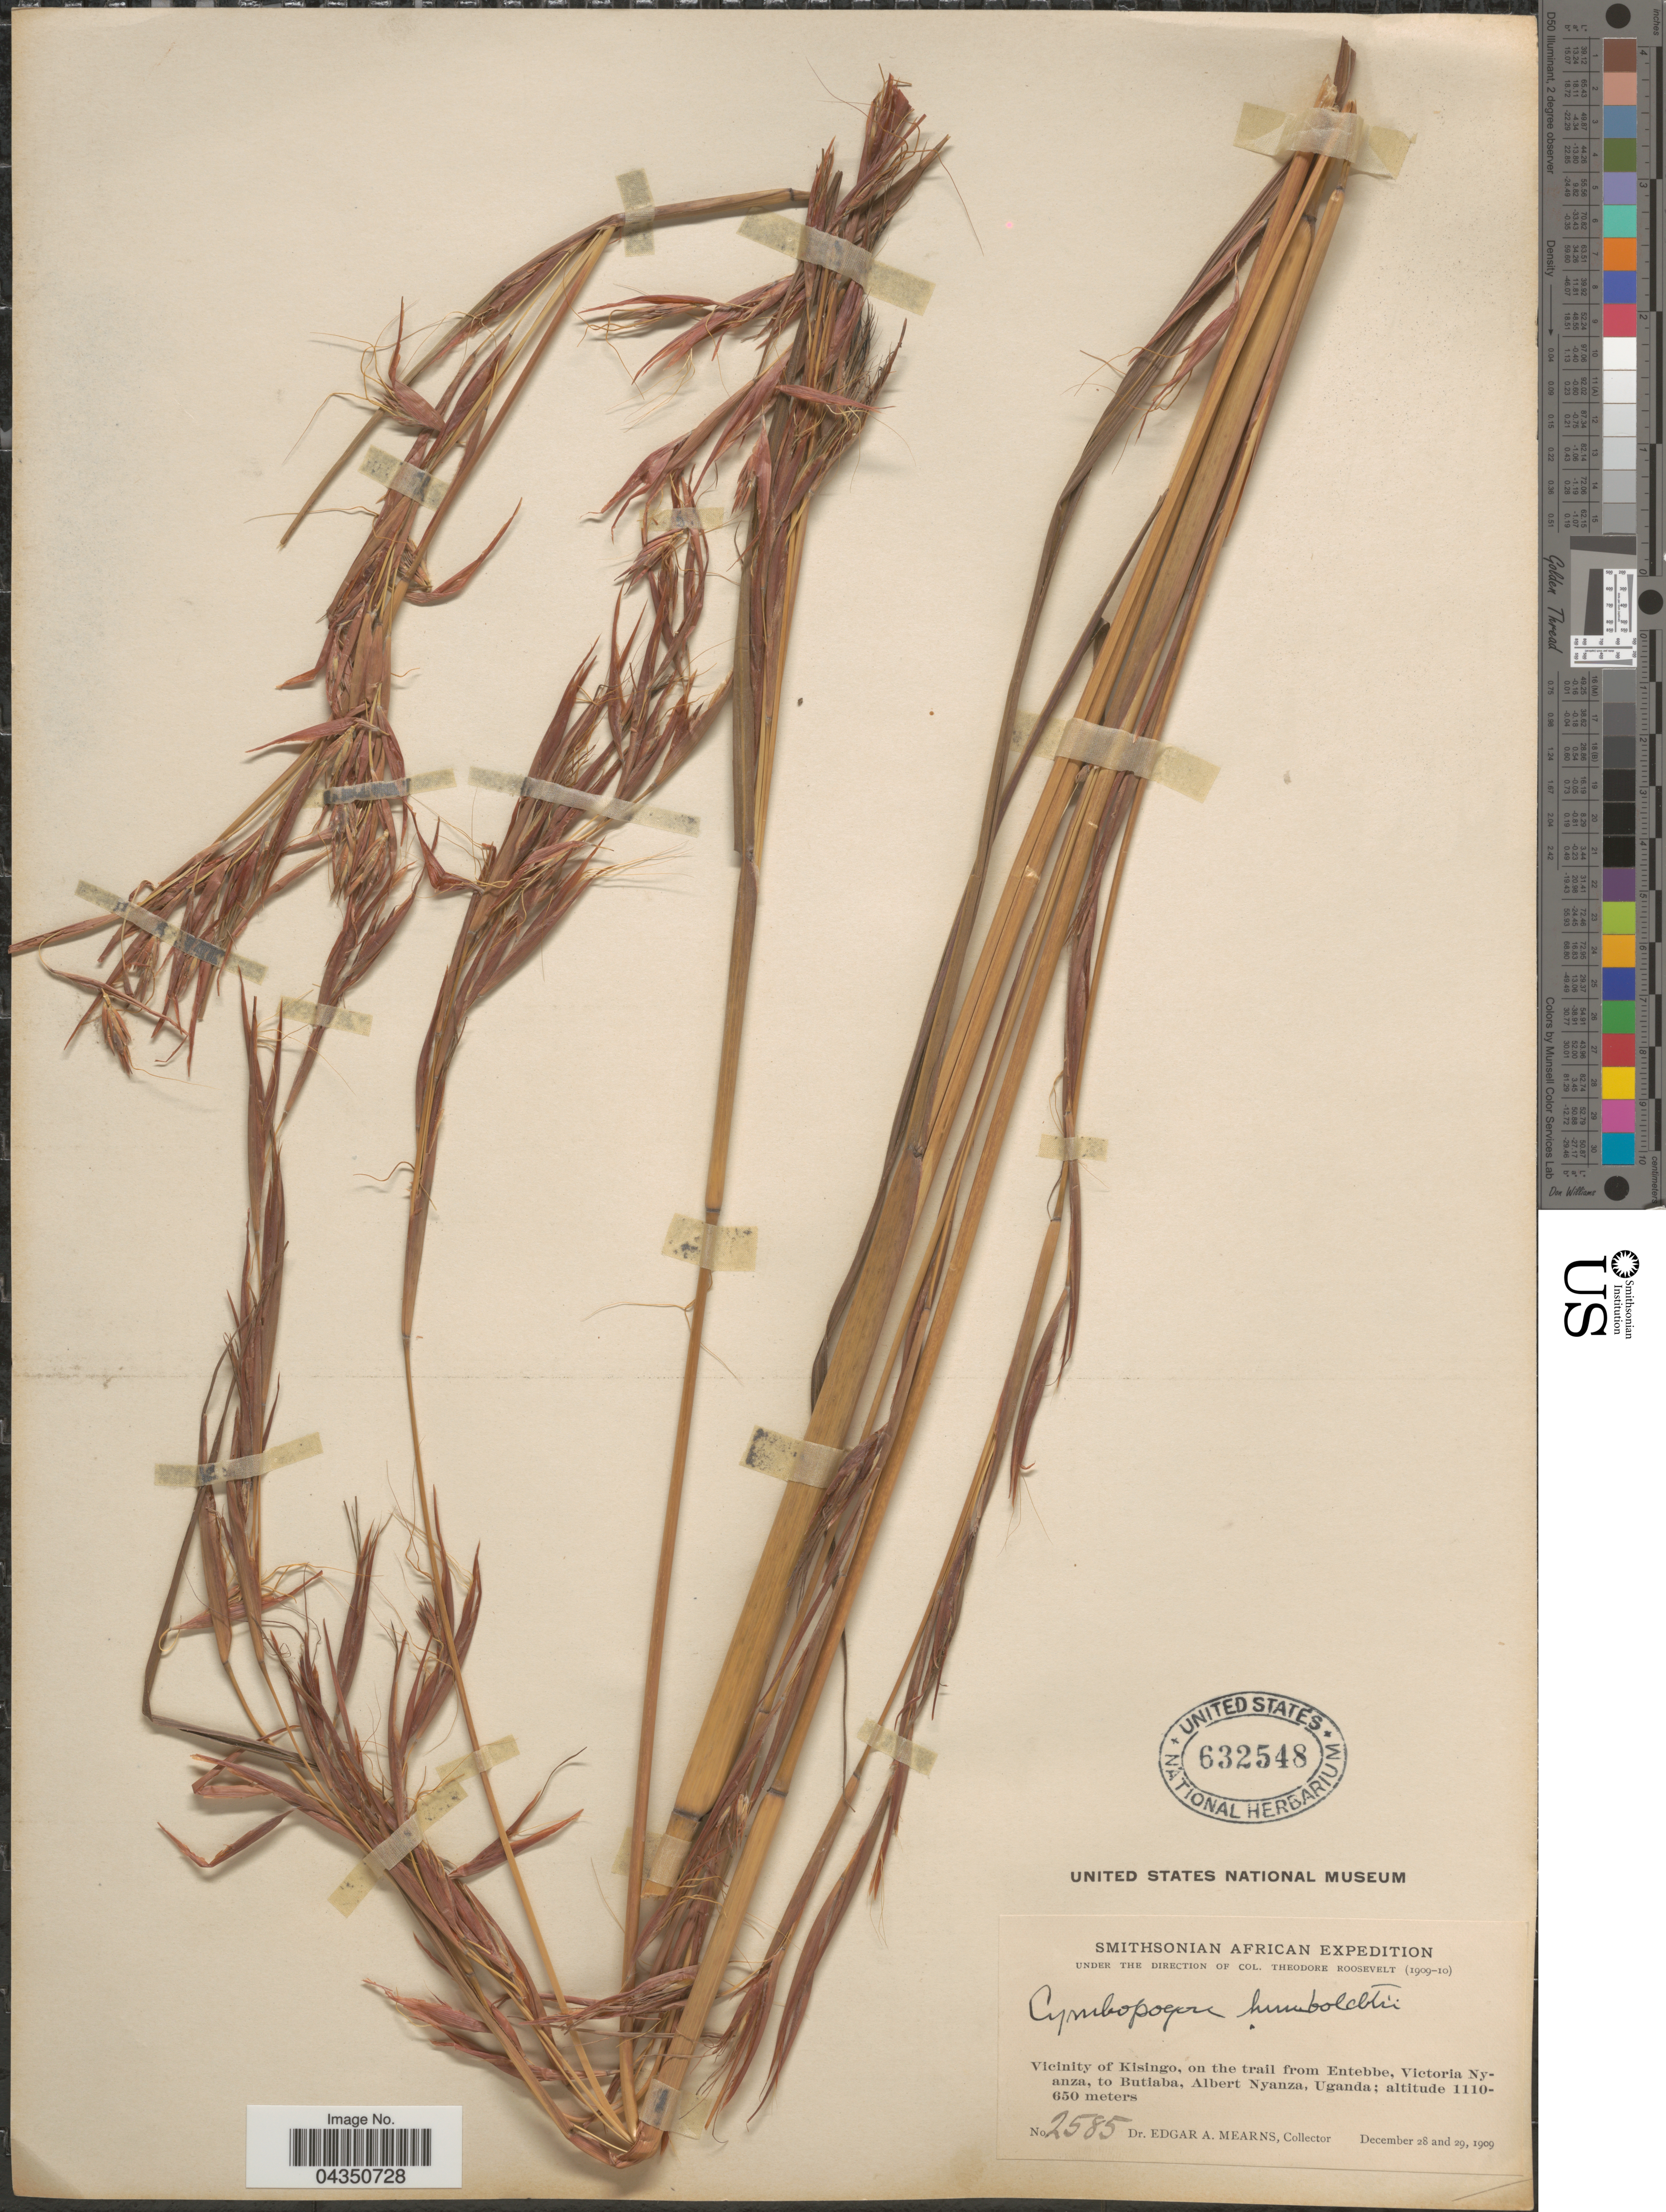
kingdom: Plantae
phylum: Tracheophyta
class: Liliopsida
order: Poales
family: Poaceae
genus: Cymbopogon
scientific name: Cymbopogon sp.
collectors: E. A. Mearns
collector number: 2585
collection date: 1909-12-28/1909-12-29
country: Uganda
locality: Smithsonian African Expedition. Vicinity of Kisingo, on the trail from Entebbe, Victoria Nyanza, to Butiaba, Albert Nyanza.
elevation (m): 650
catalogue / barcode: US 632548